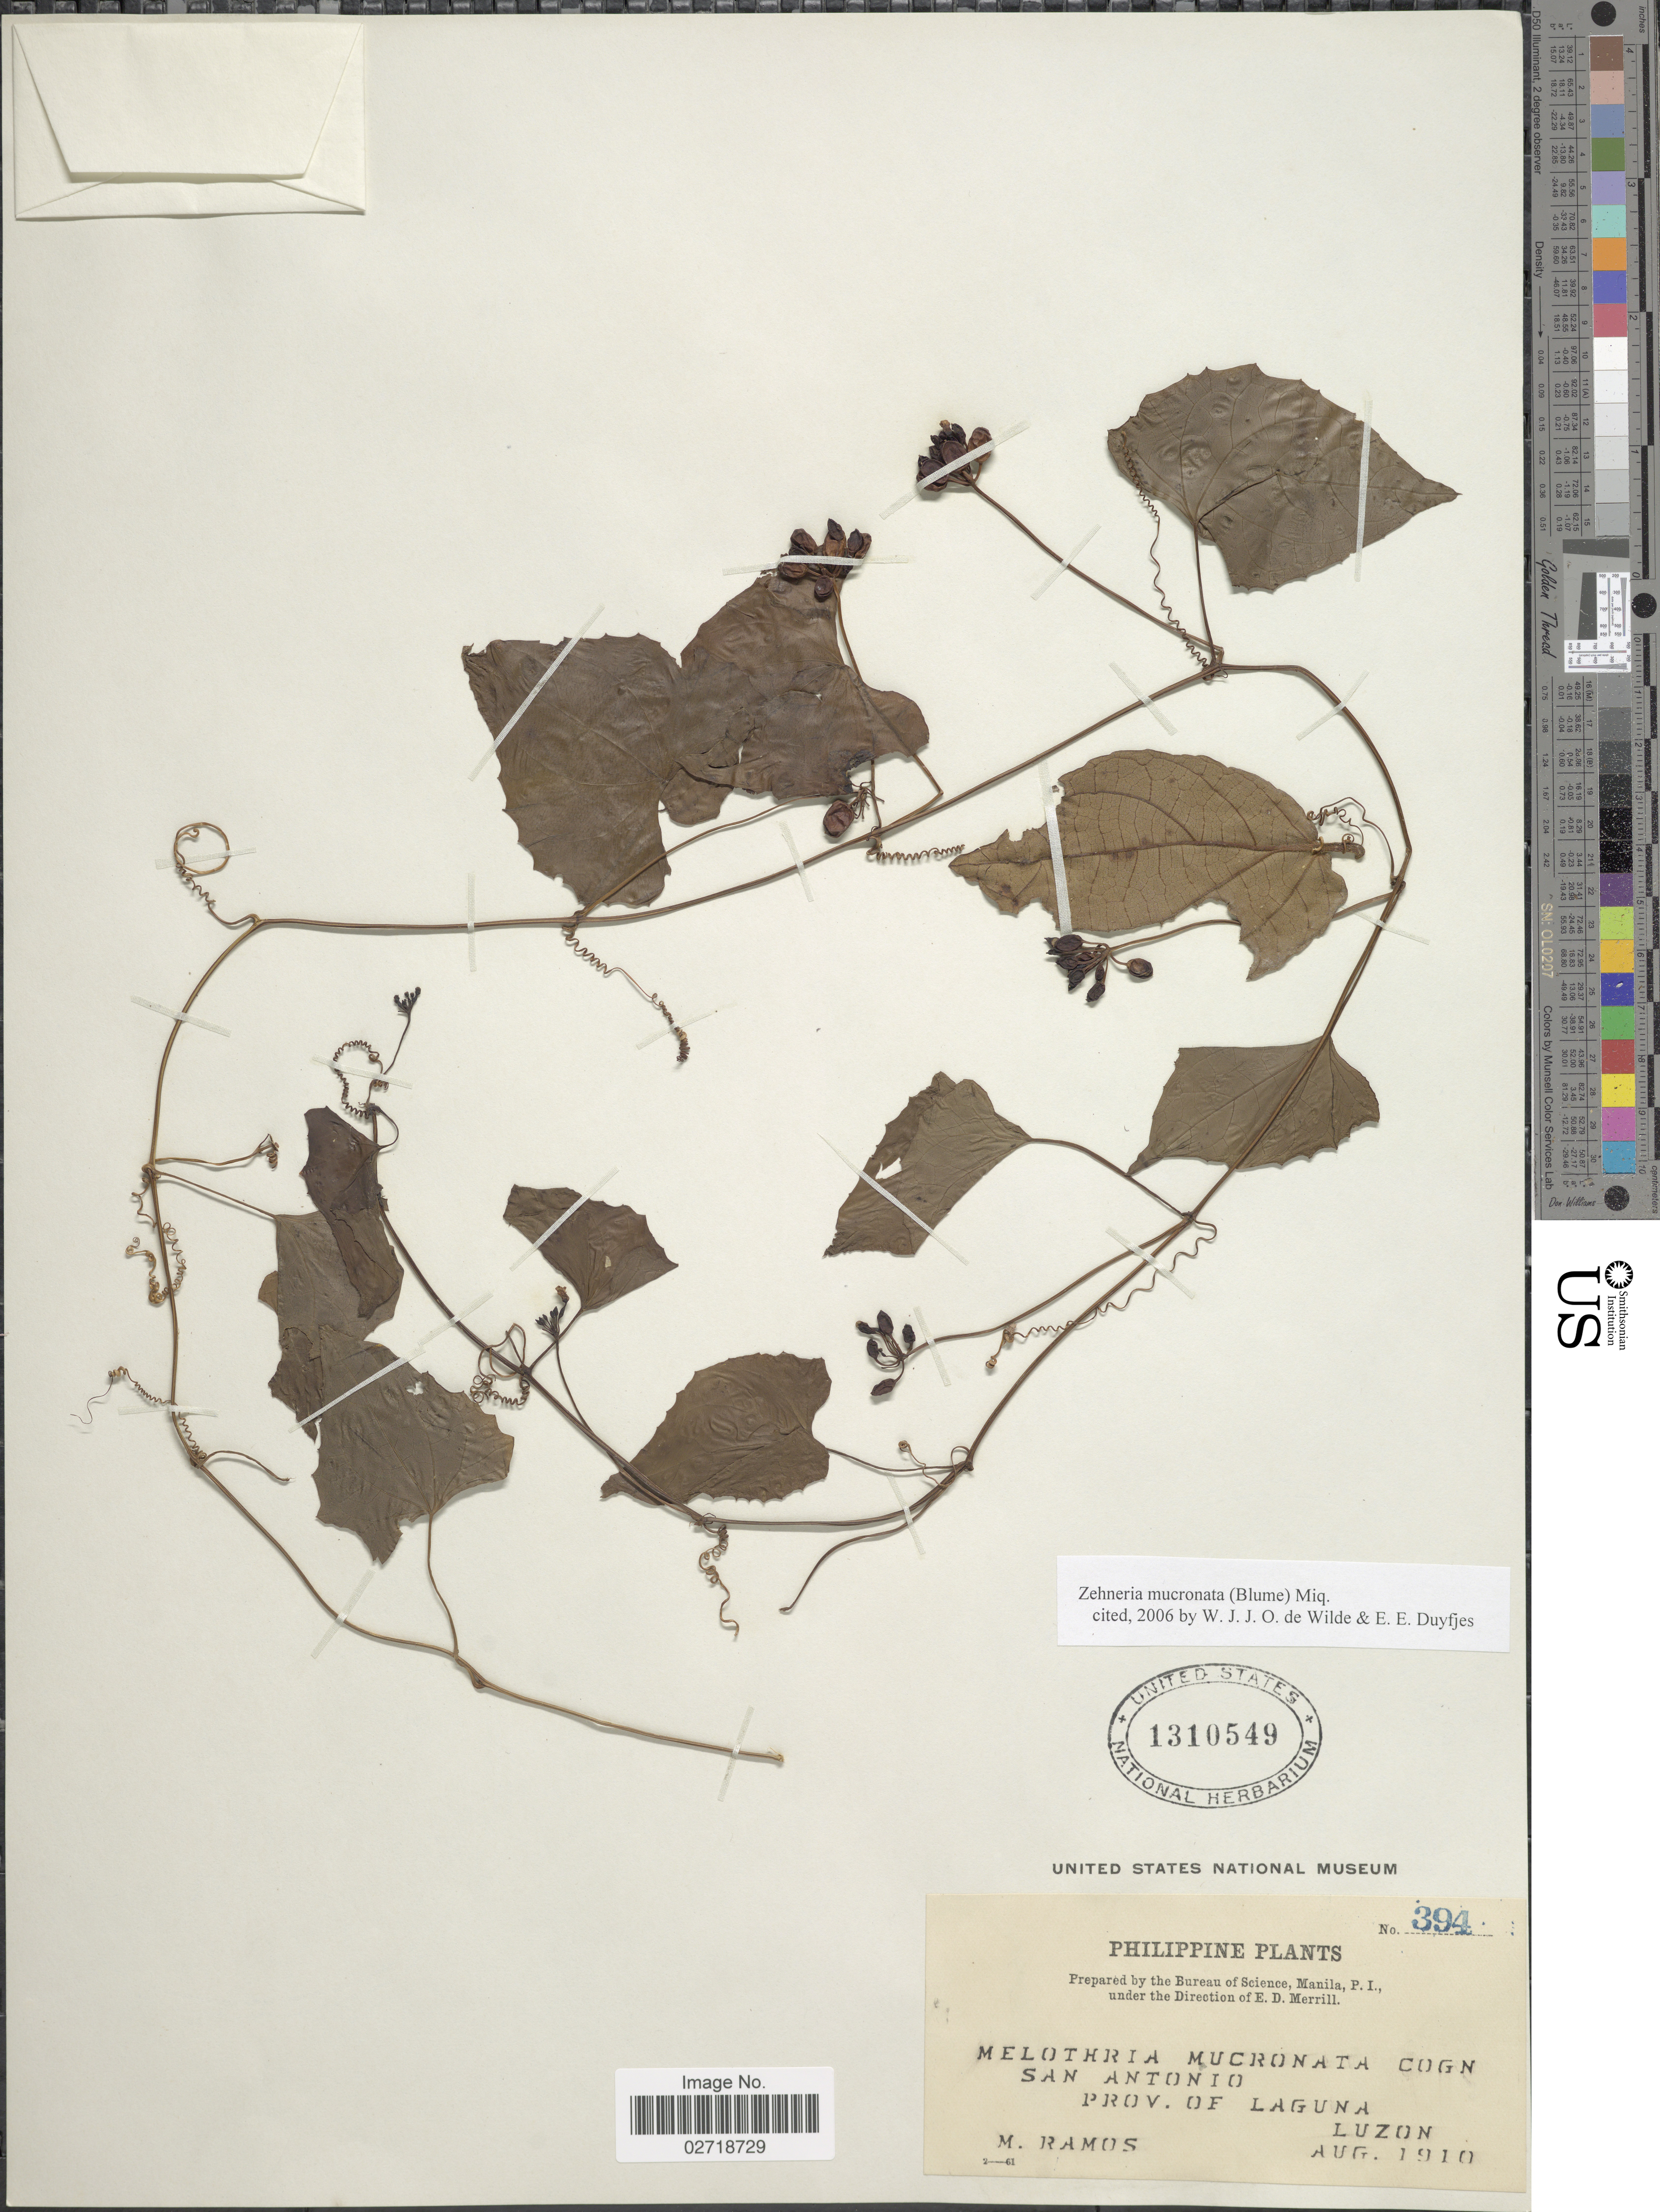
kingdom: Plantae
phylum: Tracheophyta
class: Magnoliopsida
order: Cucurbitales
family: Cucurbitaceae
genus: Zehneria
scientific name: Zehneria mucronata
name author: (Blume) Miq.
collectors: M. Ramos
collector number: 394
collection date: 1910-10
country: Philippines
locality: San Antonio, Prov. of Laguna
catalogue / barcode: US 1310549